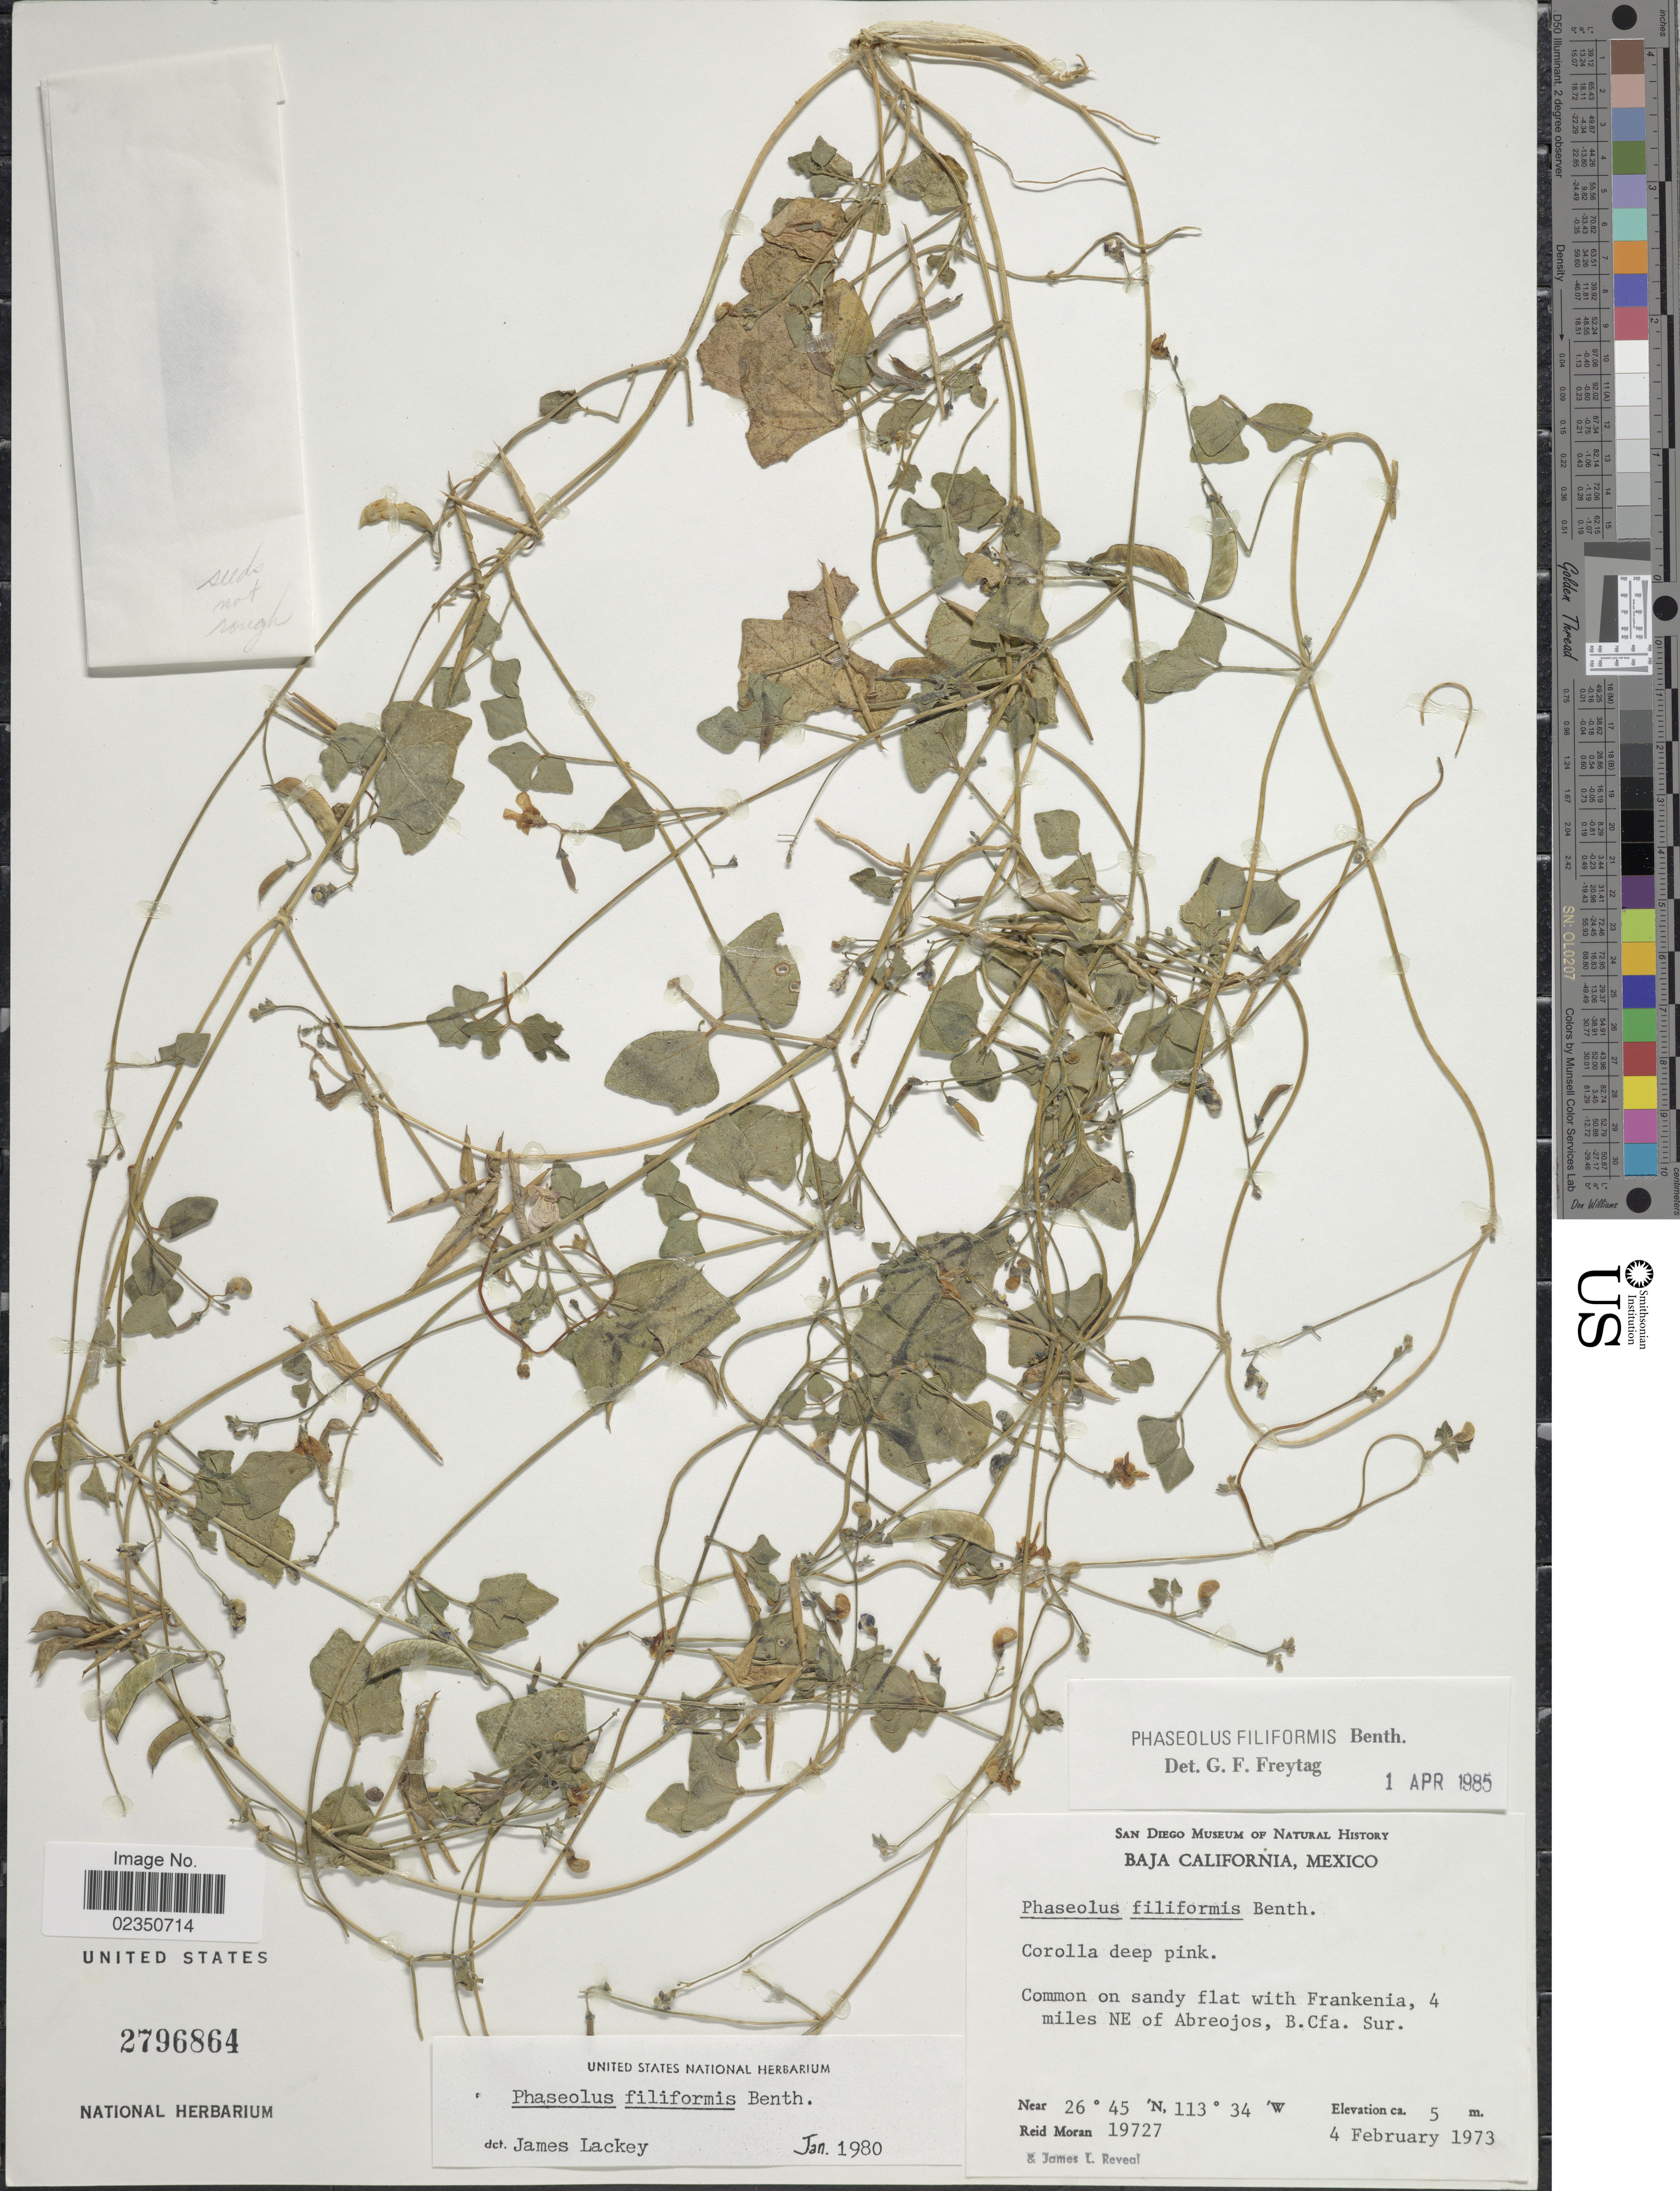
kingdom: Plantae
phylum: Tracheophyta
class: Magnoliopsida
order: Fabales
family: Fabaceae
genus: Phaseolus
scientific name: Phaseolus filiformis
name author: Benth.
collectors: R. V. Moran & J. L. Reveal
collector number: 19727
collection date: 1973-02-04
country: Mexico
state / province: Baja California Sur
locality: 4 miles NE of Abreojos.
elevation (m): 5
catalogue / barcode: US 2796864